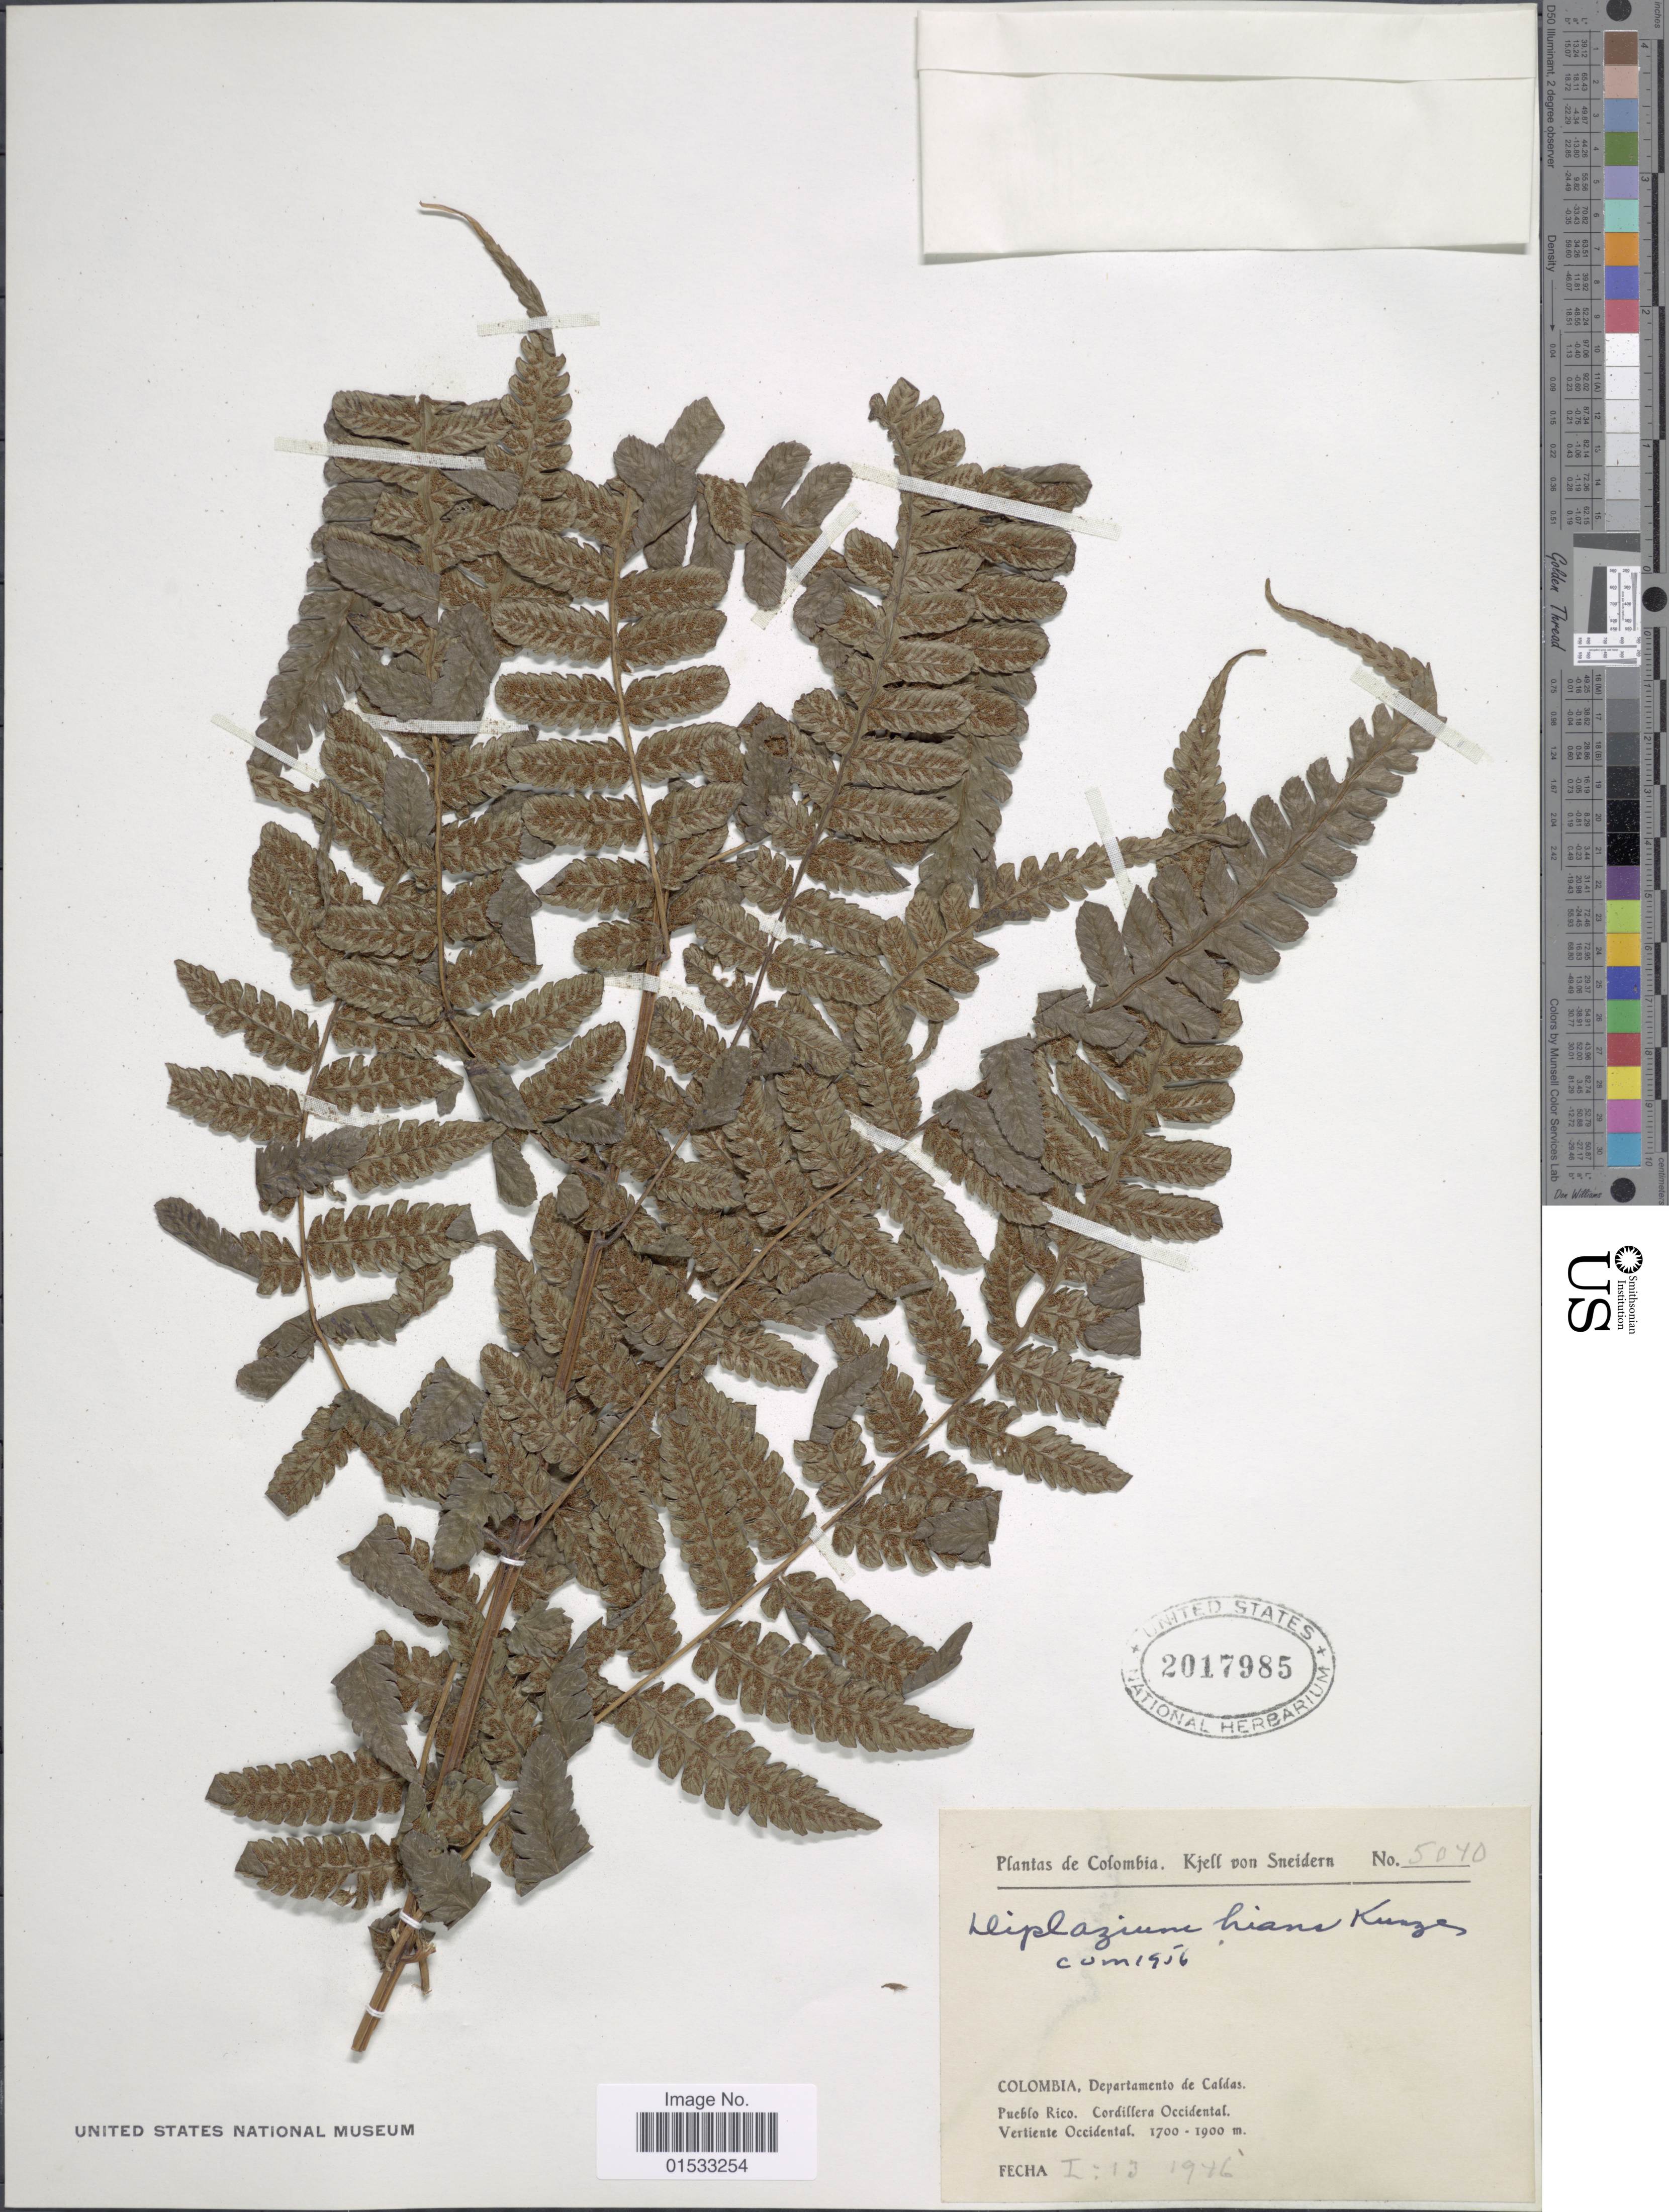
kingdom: Plantae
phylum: Tracheophyta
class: Polypodiopsida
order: Polypodiales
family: Athyriaceae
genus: Diplazium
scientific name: Diplazium sp.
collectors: K. von Sneidern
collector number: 5040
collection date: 1946-01-13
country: Colombia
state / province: Caldas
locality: Pueblo Rico, Cordillera Occidental, Vertiente Occidental, Vertiente Occiedental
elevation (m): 1700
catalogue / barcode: US 2017985